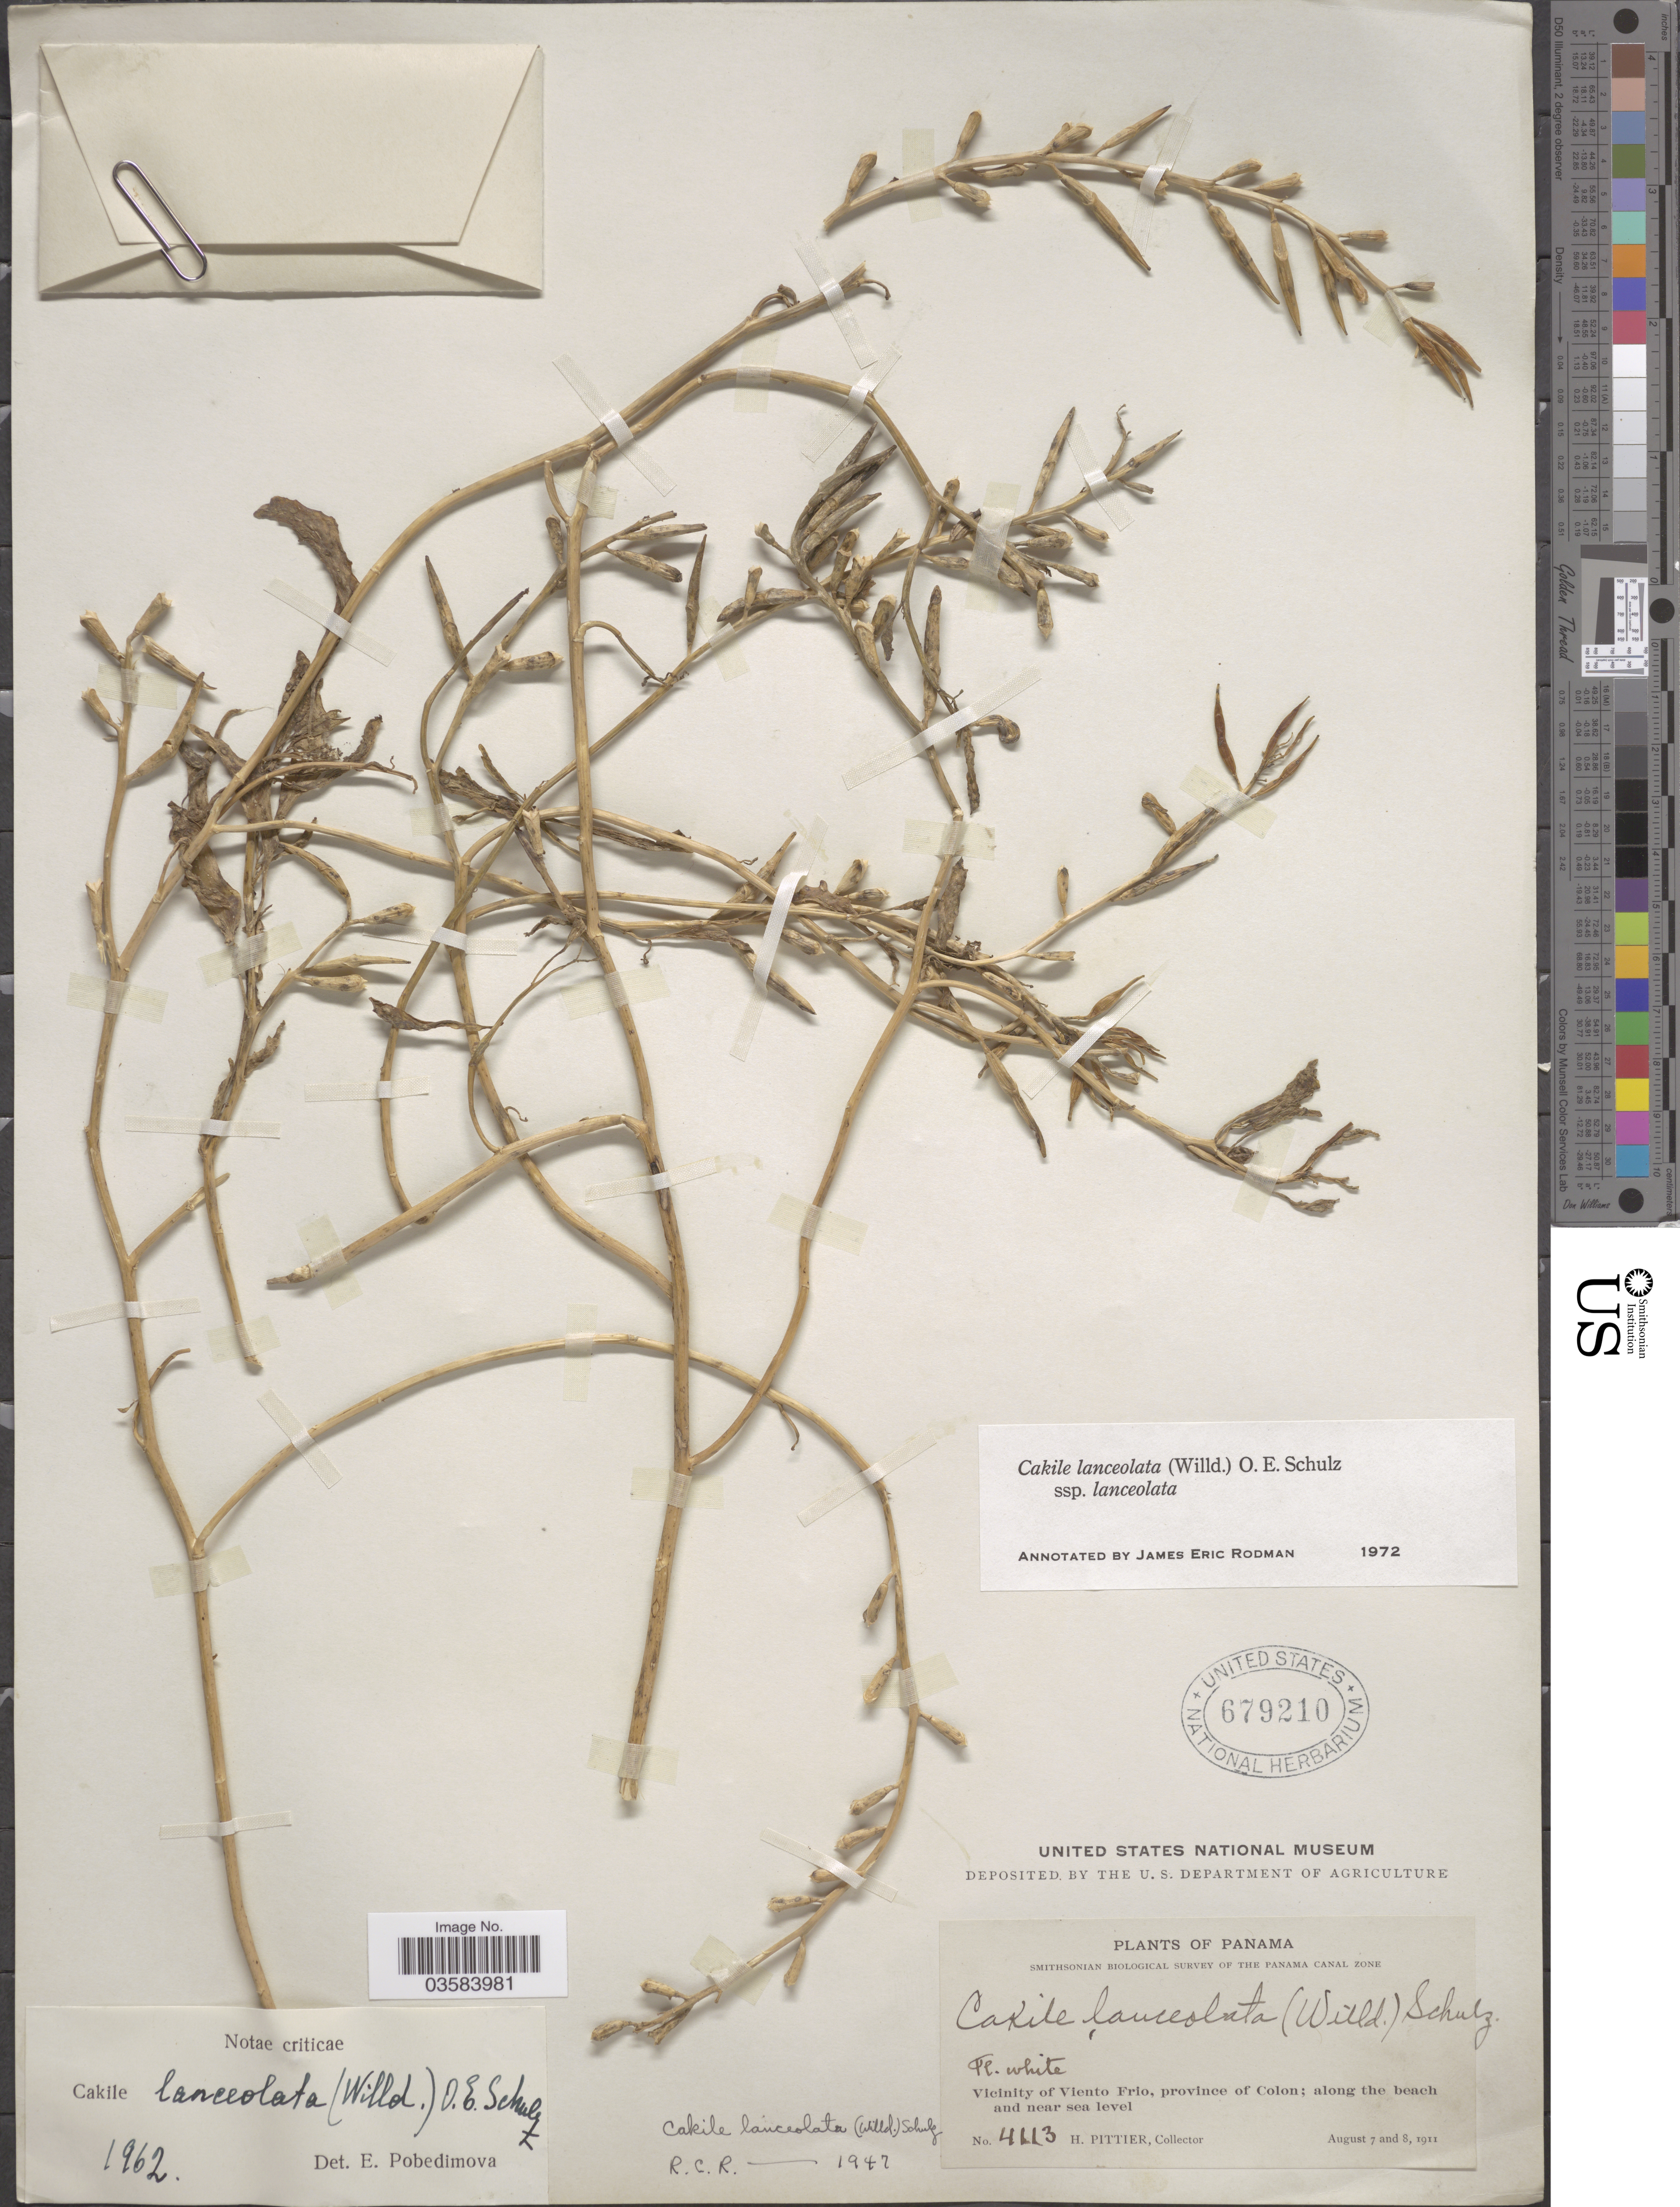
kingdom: Plantae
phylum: Tracheophyta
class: Magnoliopsida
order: Brassicales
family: Brassicaceae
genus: Cakile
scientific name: Cakile lanceolata subsp. lanceolata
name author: (Willd.) O.E. Schulz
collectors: H. F. Pittier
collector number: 4113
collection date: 1911-08-07/1911-08-08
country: Panama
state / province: Colón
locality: Vicinity of Viento Frio, province of Colon; along the beach.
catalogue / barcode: US 679210